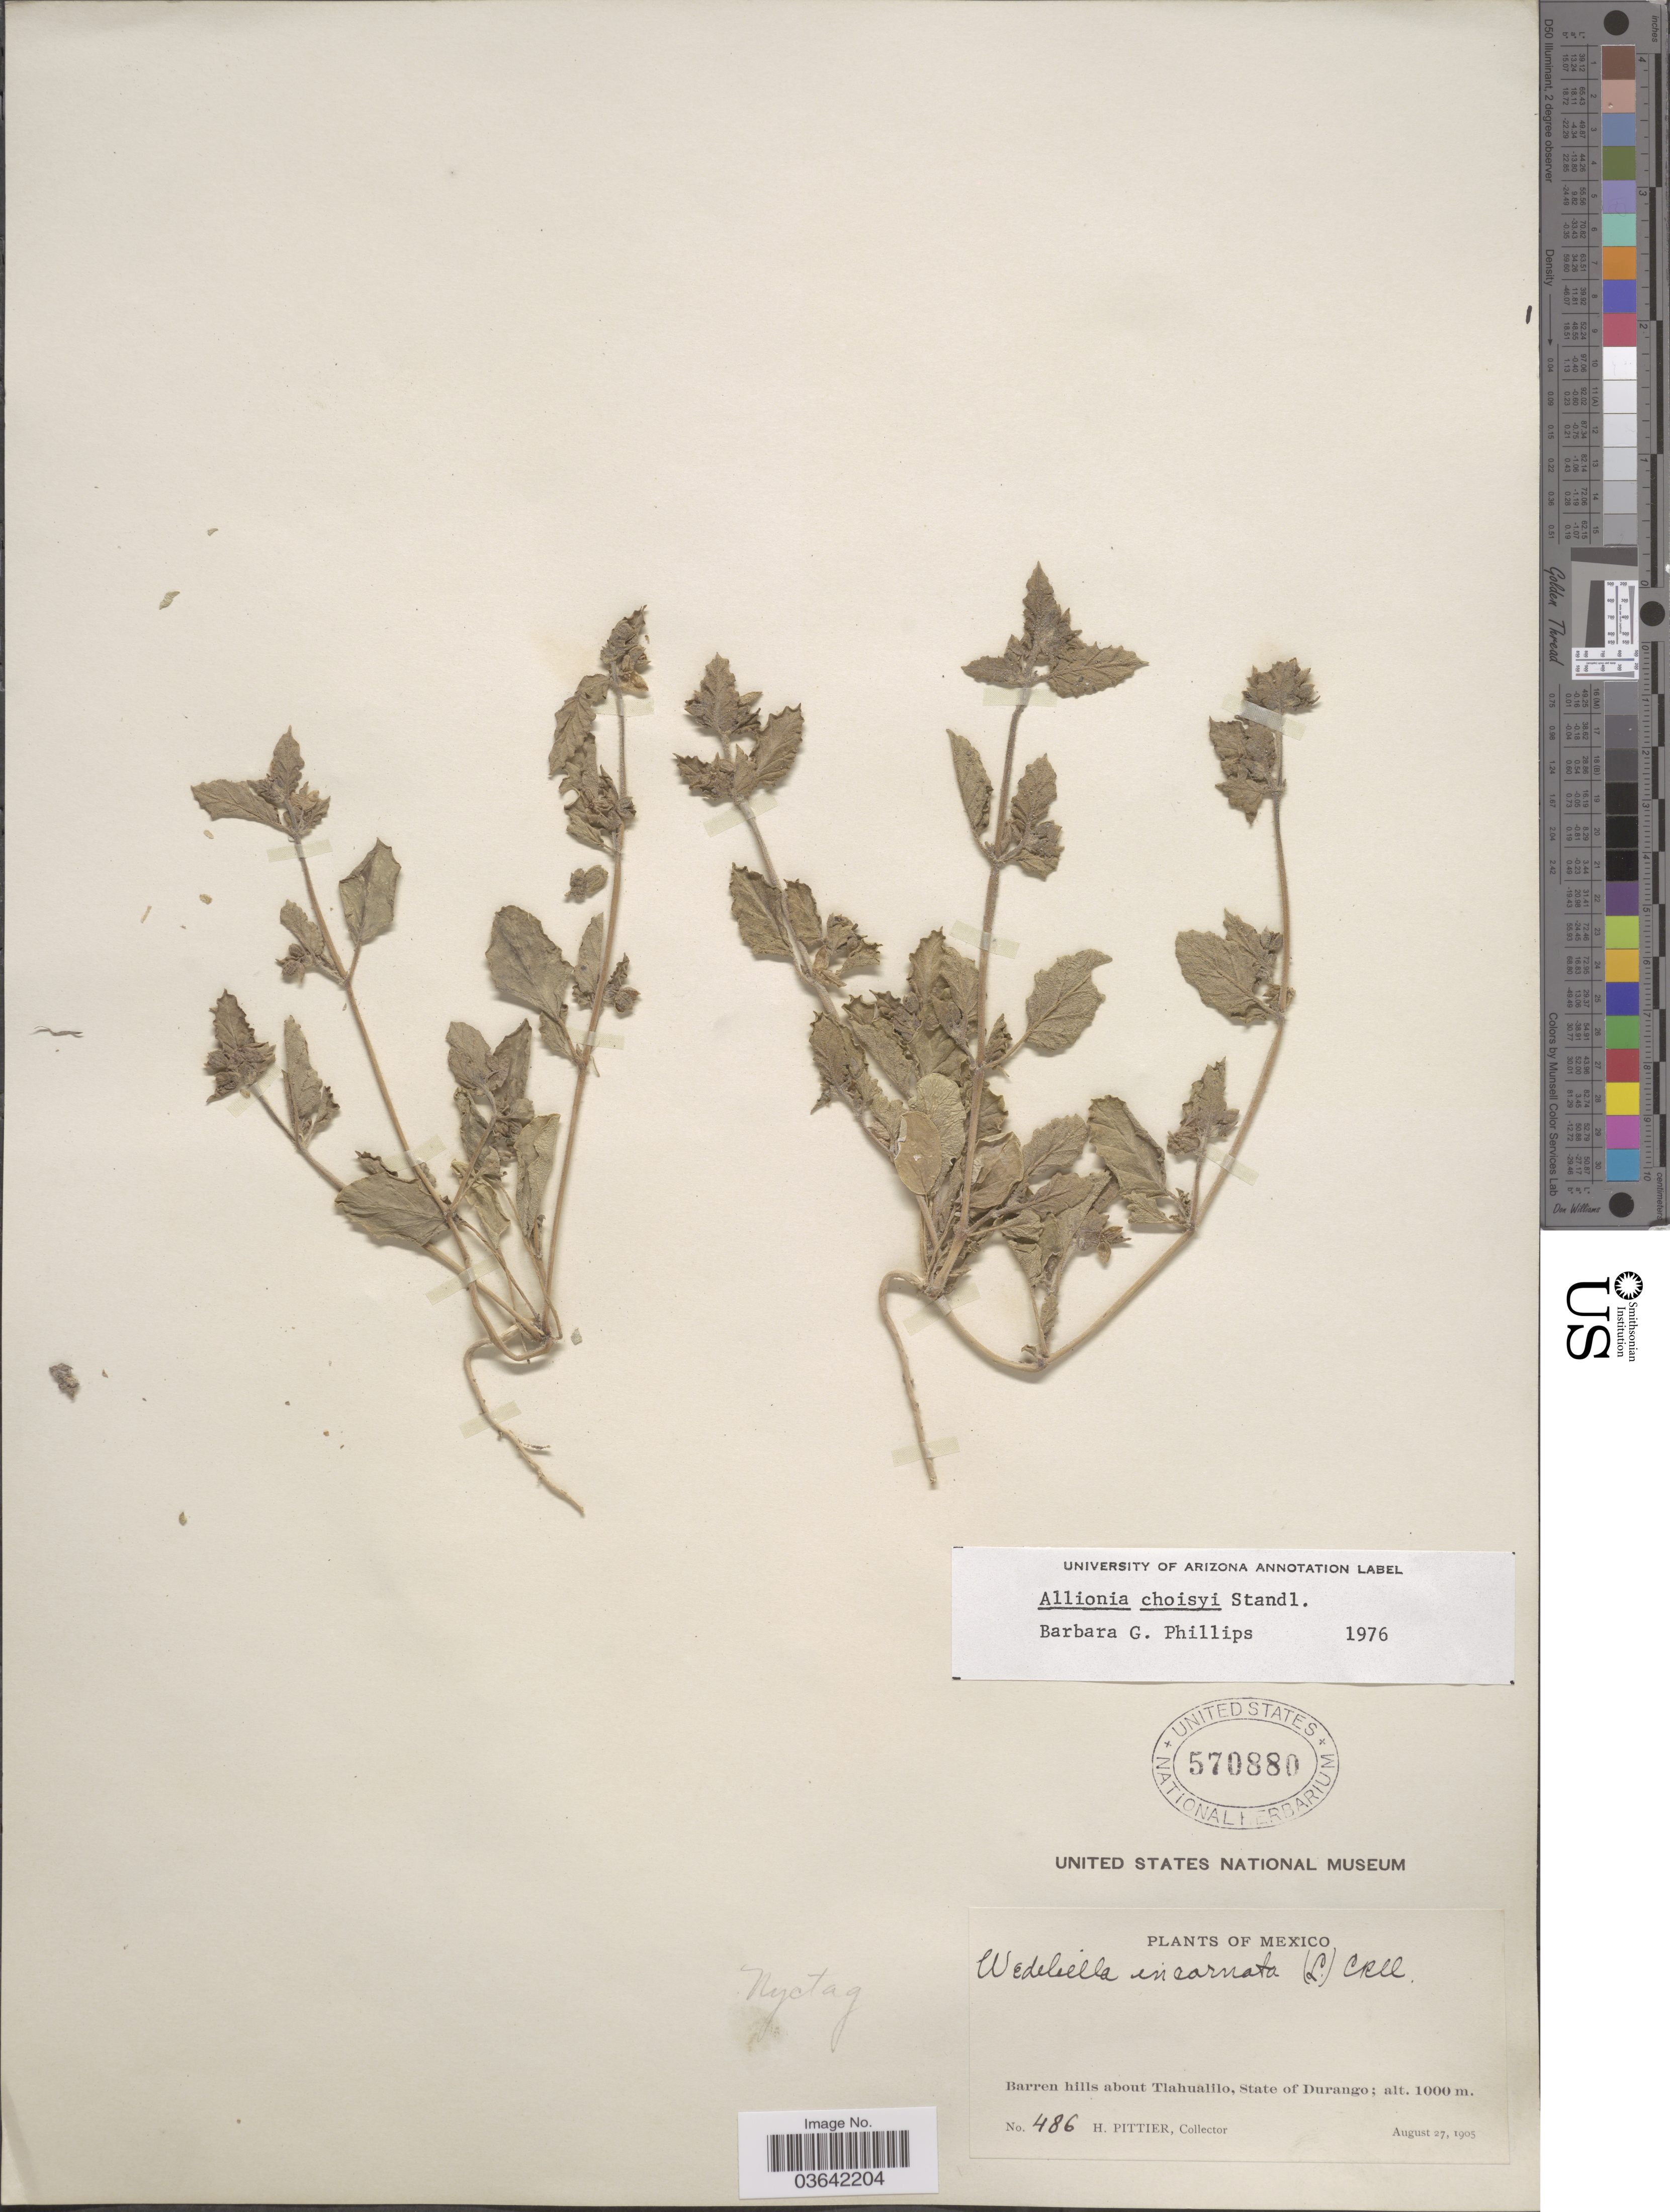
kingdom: Plantae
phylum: Tracheophyta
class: Magnoliopsida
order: Caryophyllales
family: Nyctaginaceae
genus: Allionia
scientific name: Allionia choisyi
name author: Standl.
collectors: H. F. Pittier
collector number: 486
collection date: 1905-08-27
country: Mexico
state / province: Durango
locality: Barren hills about Tlahualilo.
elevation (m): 1000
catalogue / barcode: US 570880